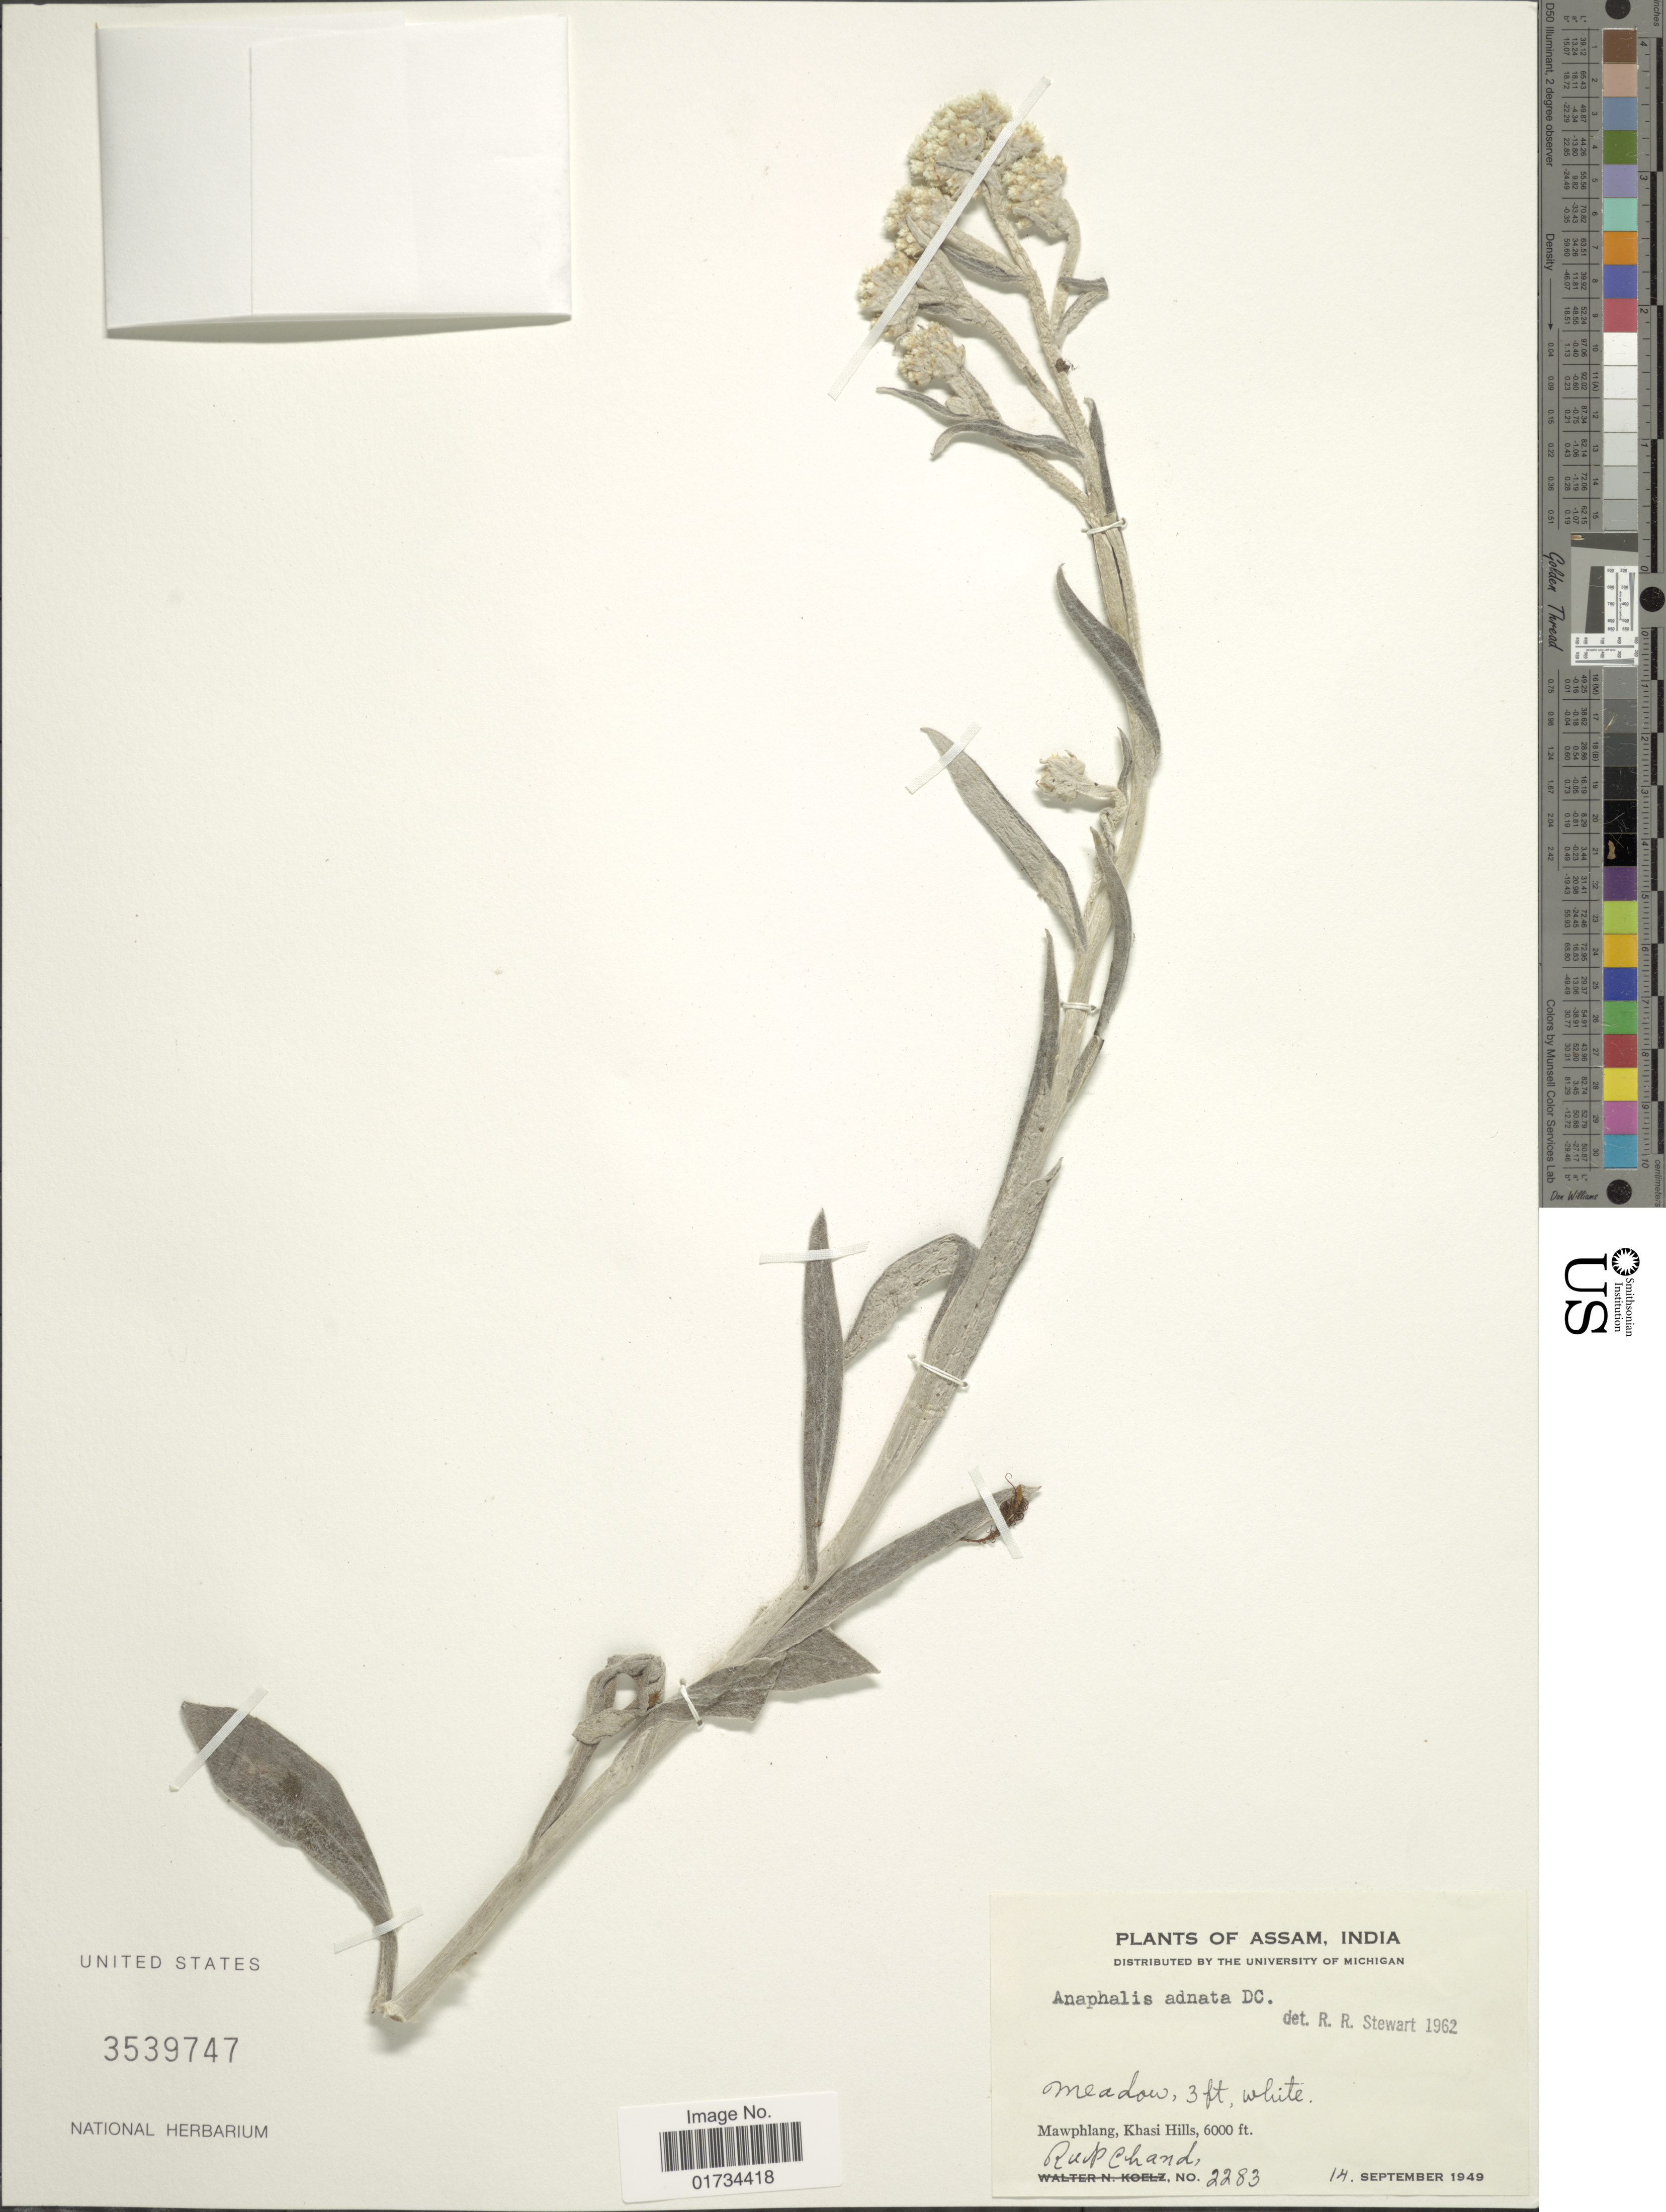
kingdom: Plantae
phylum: Tracheophyta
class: Magnoliopsida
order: Asterales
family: Asteraceae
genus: Anaphalis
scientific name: Anaphalis adnata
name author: DC.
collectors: R. Chand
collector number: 2283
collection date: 1949-09-14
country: India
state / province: Meghalaya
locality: Assam, India. Mawphlang, Khasi Hills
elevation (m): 1829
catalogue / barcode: US 3539747